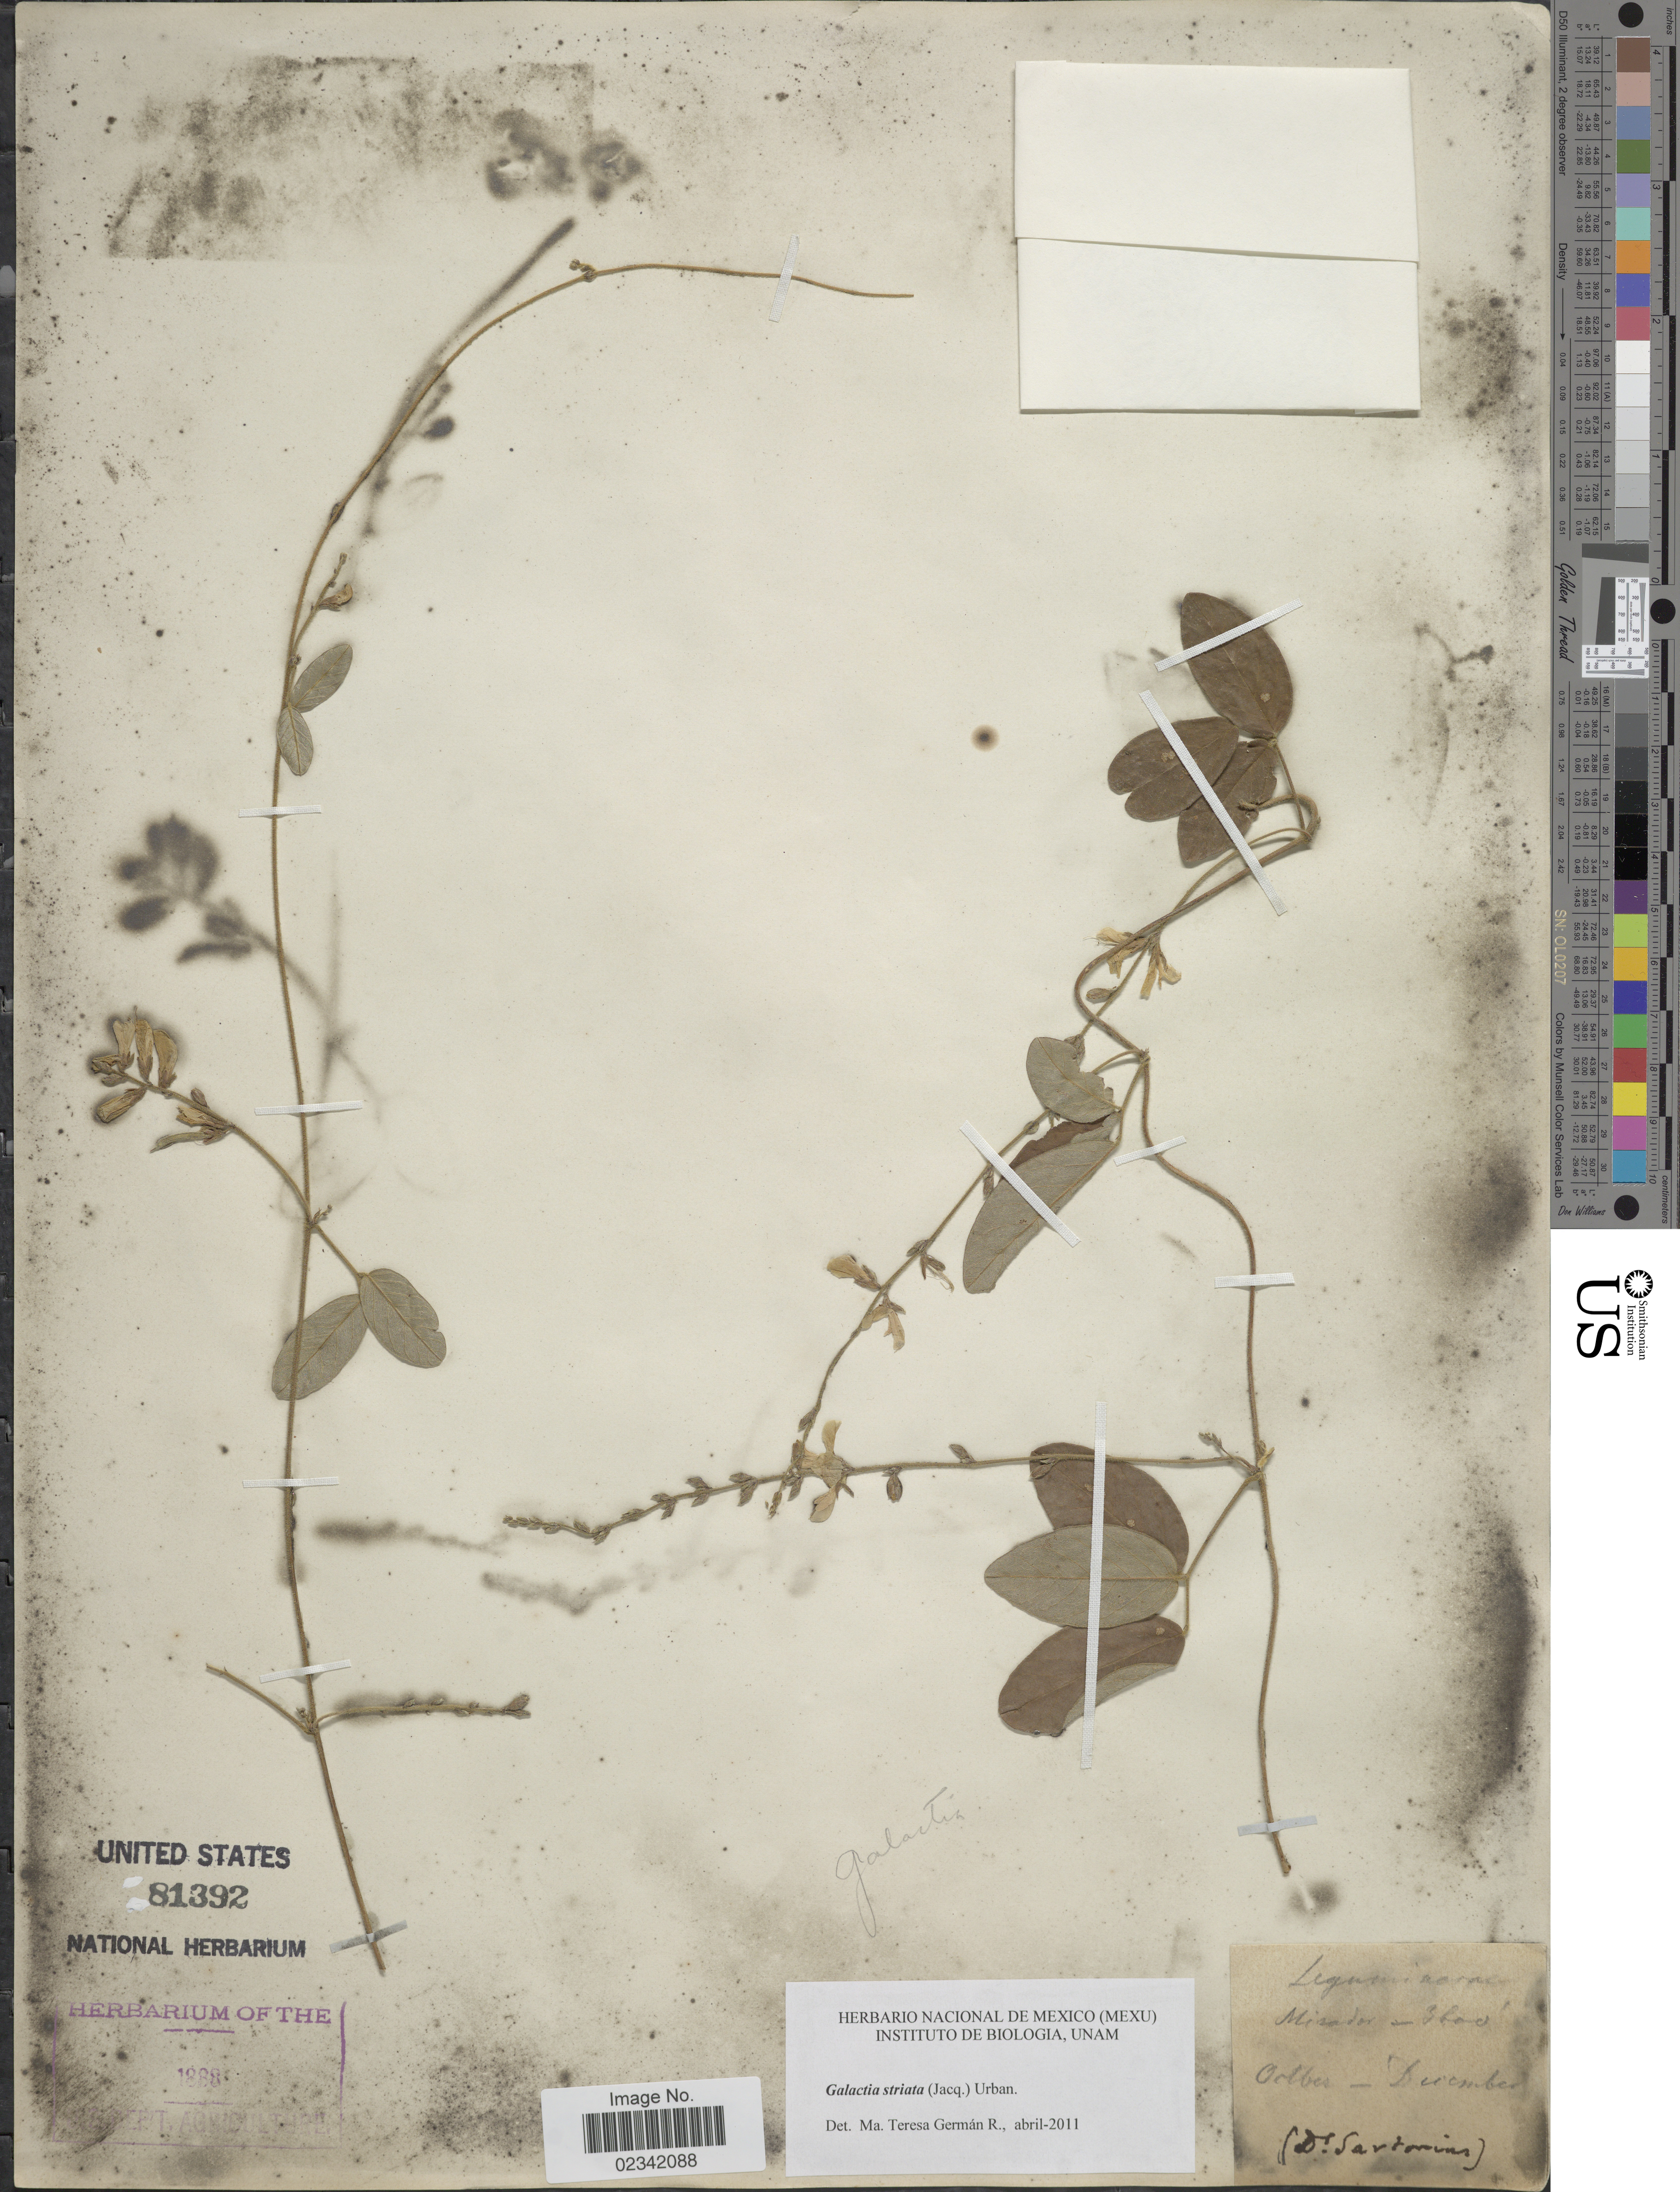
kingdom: Plantae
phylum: Tracheophyta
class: Magnoliopsida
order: Fabales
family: Fabaceae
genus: Galactia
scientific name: Galactia striata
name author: (Jacq.) Urb.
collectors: -. Sartorius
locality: Mirador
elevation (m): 1097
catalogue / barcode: US 81392